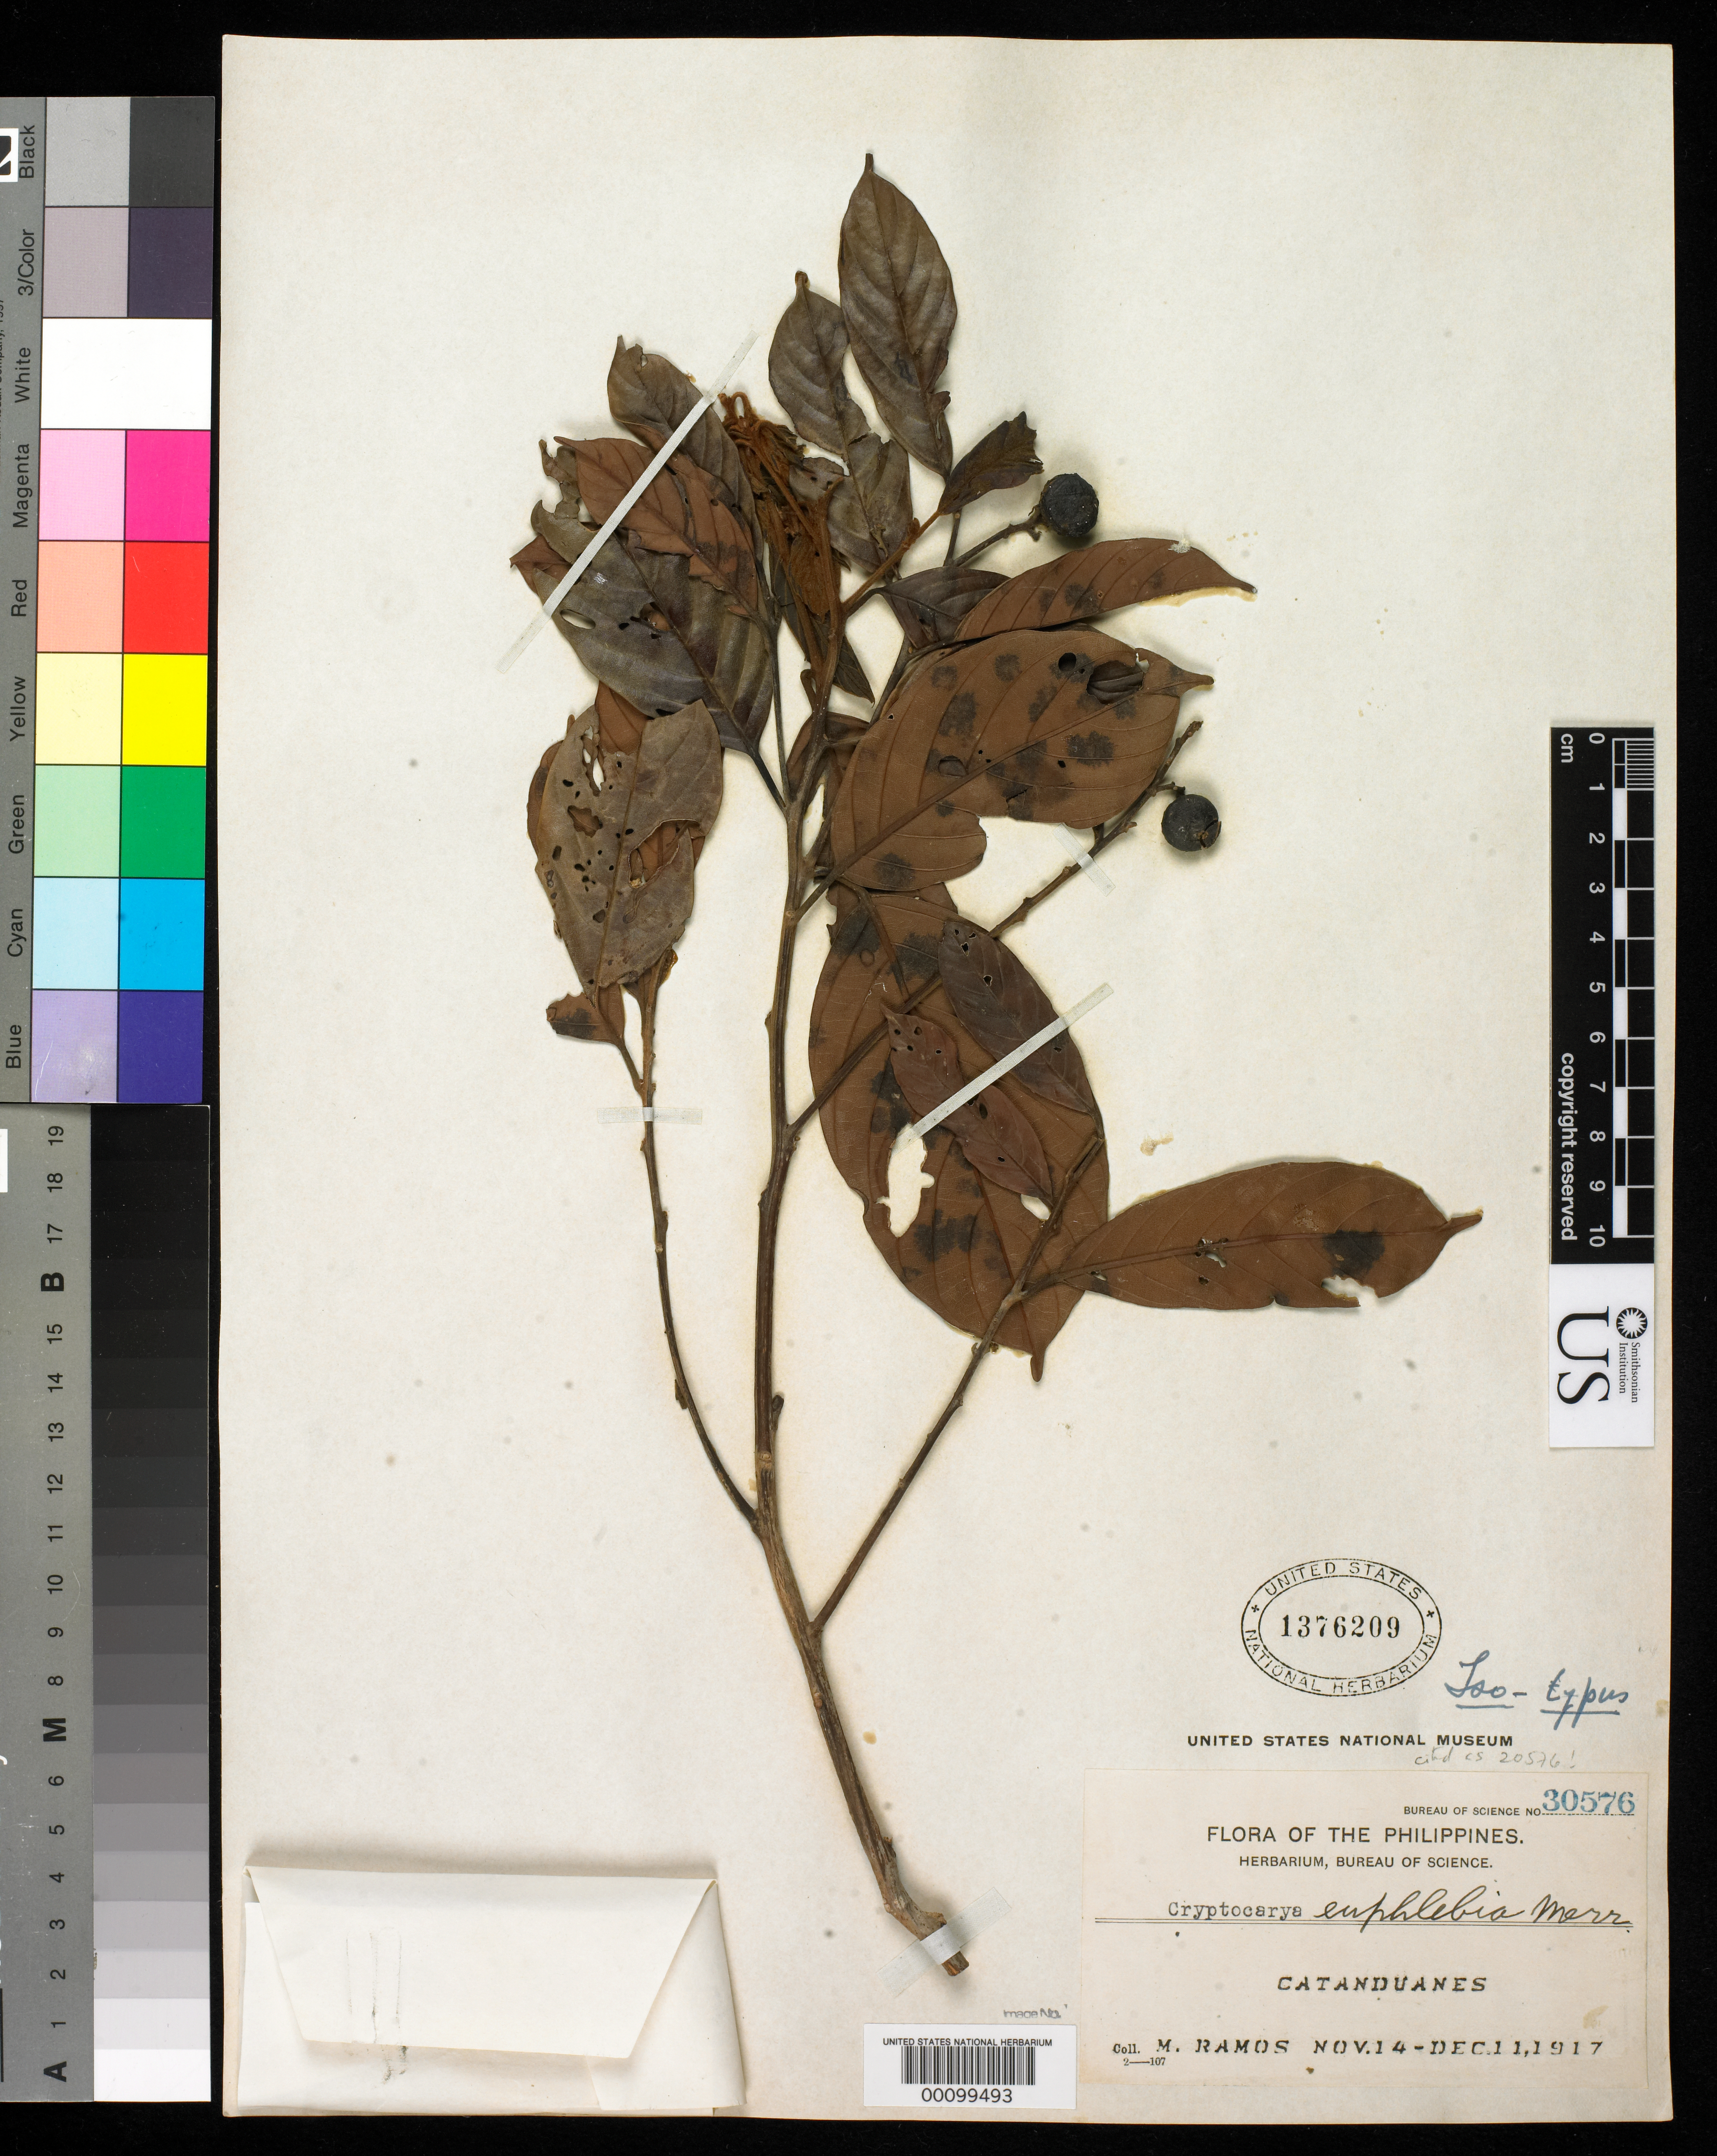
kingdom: Plantae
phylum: Tracheophyta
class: Magnoliopsida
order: Laurales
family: Lauraceae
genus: Cryptocarya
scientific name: Cryptocarya euphlebia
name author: Merr.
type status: Isotype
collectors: M. Ramos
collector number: Bur. Sci. 30576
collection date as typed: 20 Nov 1917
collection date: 1917-11-20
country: Philippines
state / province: Bicol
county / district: Catanduanes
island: Catanduanes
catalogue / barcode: US 1376209